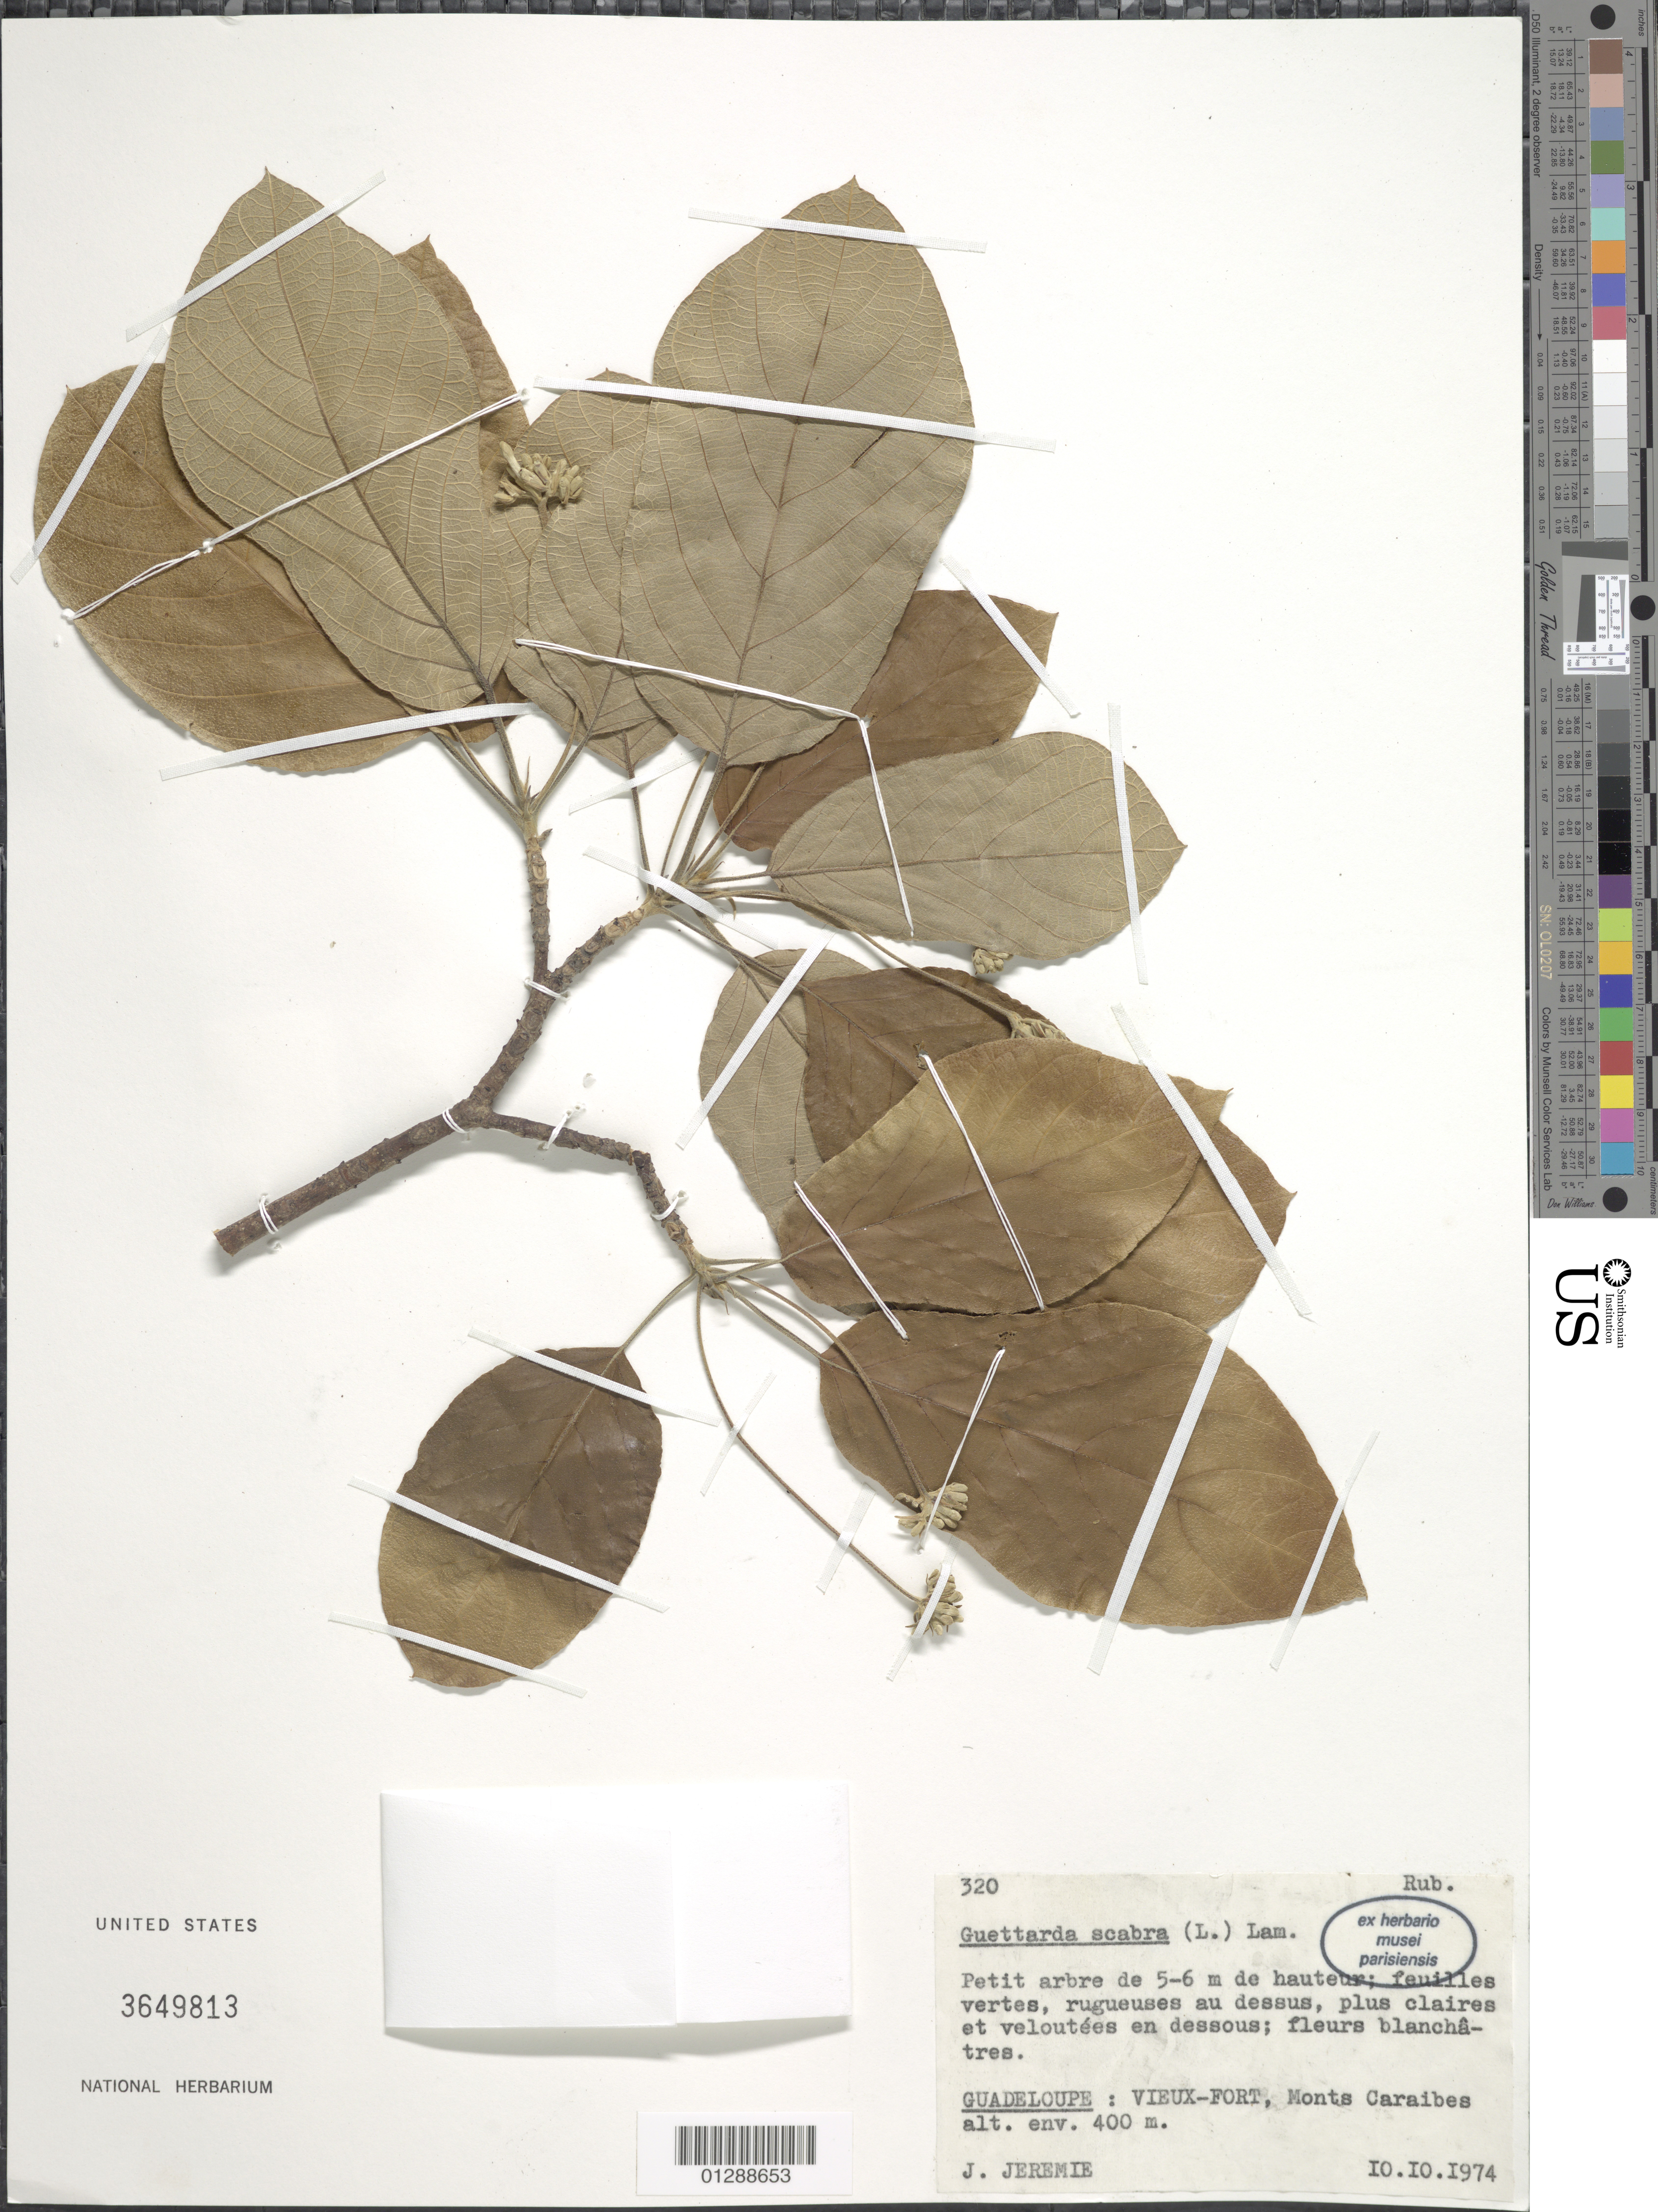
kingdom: Plantae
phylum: Tracheophyta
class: Magnoliopsida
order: Gentianales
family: Rubiaceae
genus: Guettarda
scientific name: Guettarda scabra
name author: (L.) Vent.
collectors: J. Jérémie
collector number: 320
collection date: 1974-10-10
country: Guadeloupe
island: Basse-Terre I.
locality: Vieux-Fort, Monts Caraibes.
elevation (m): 400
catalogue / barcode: US 3649813